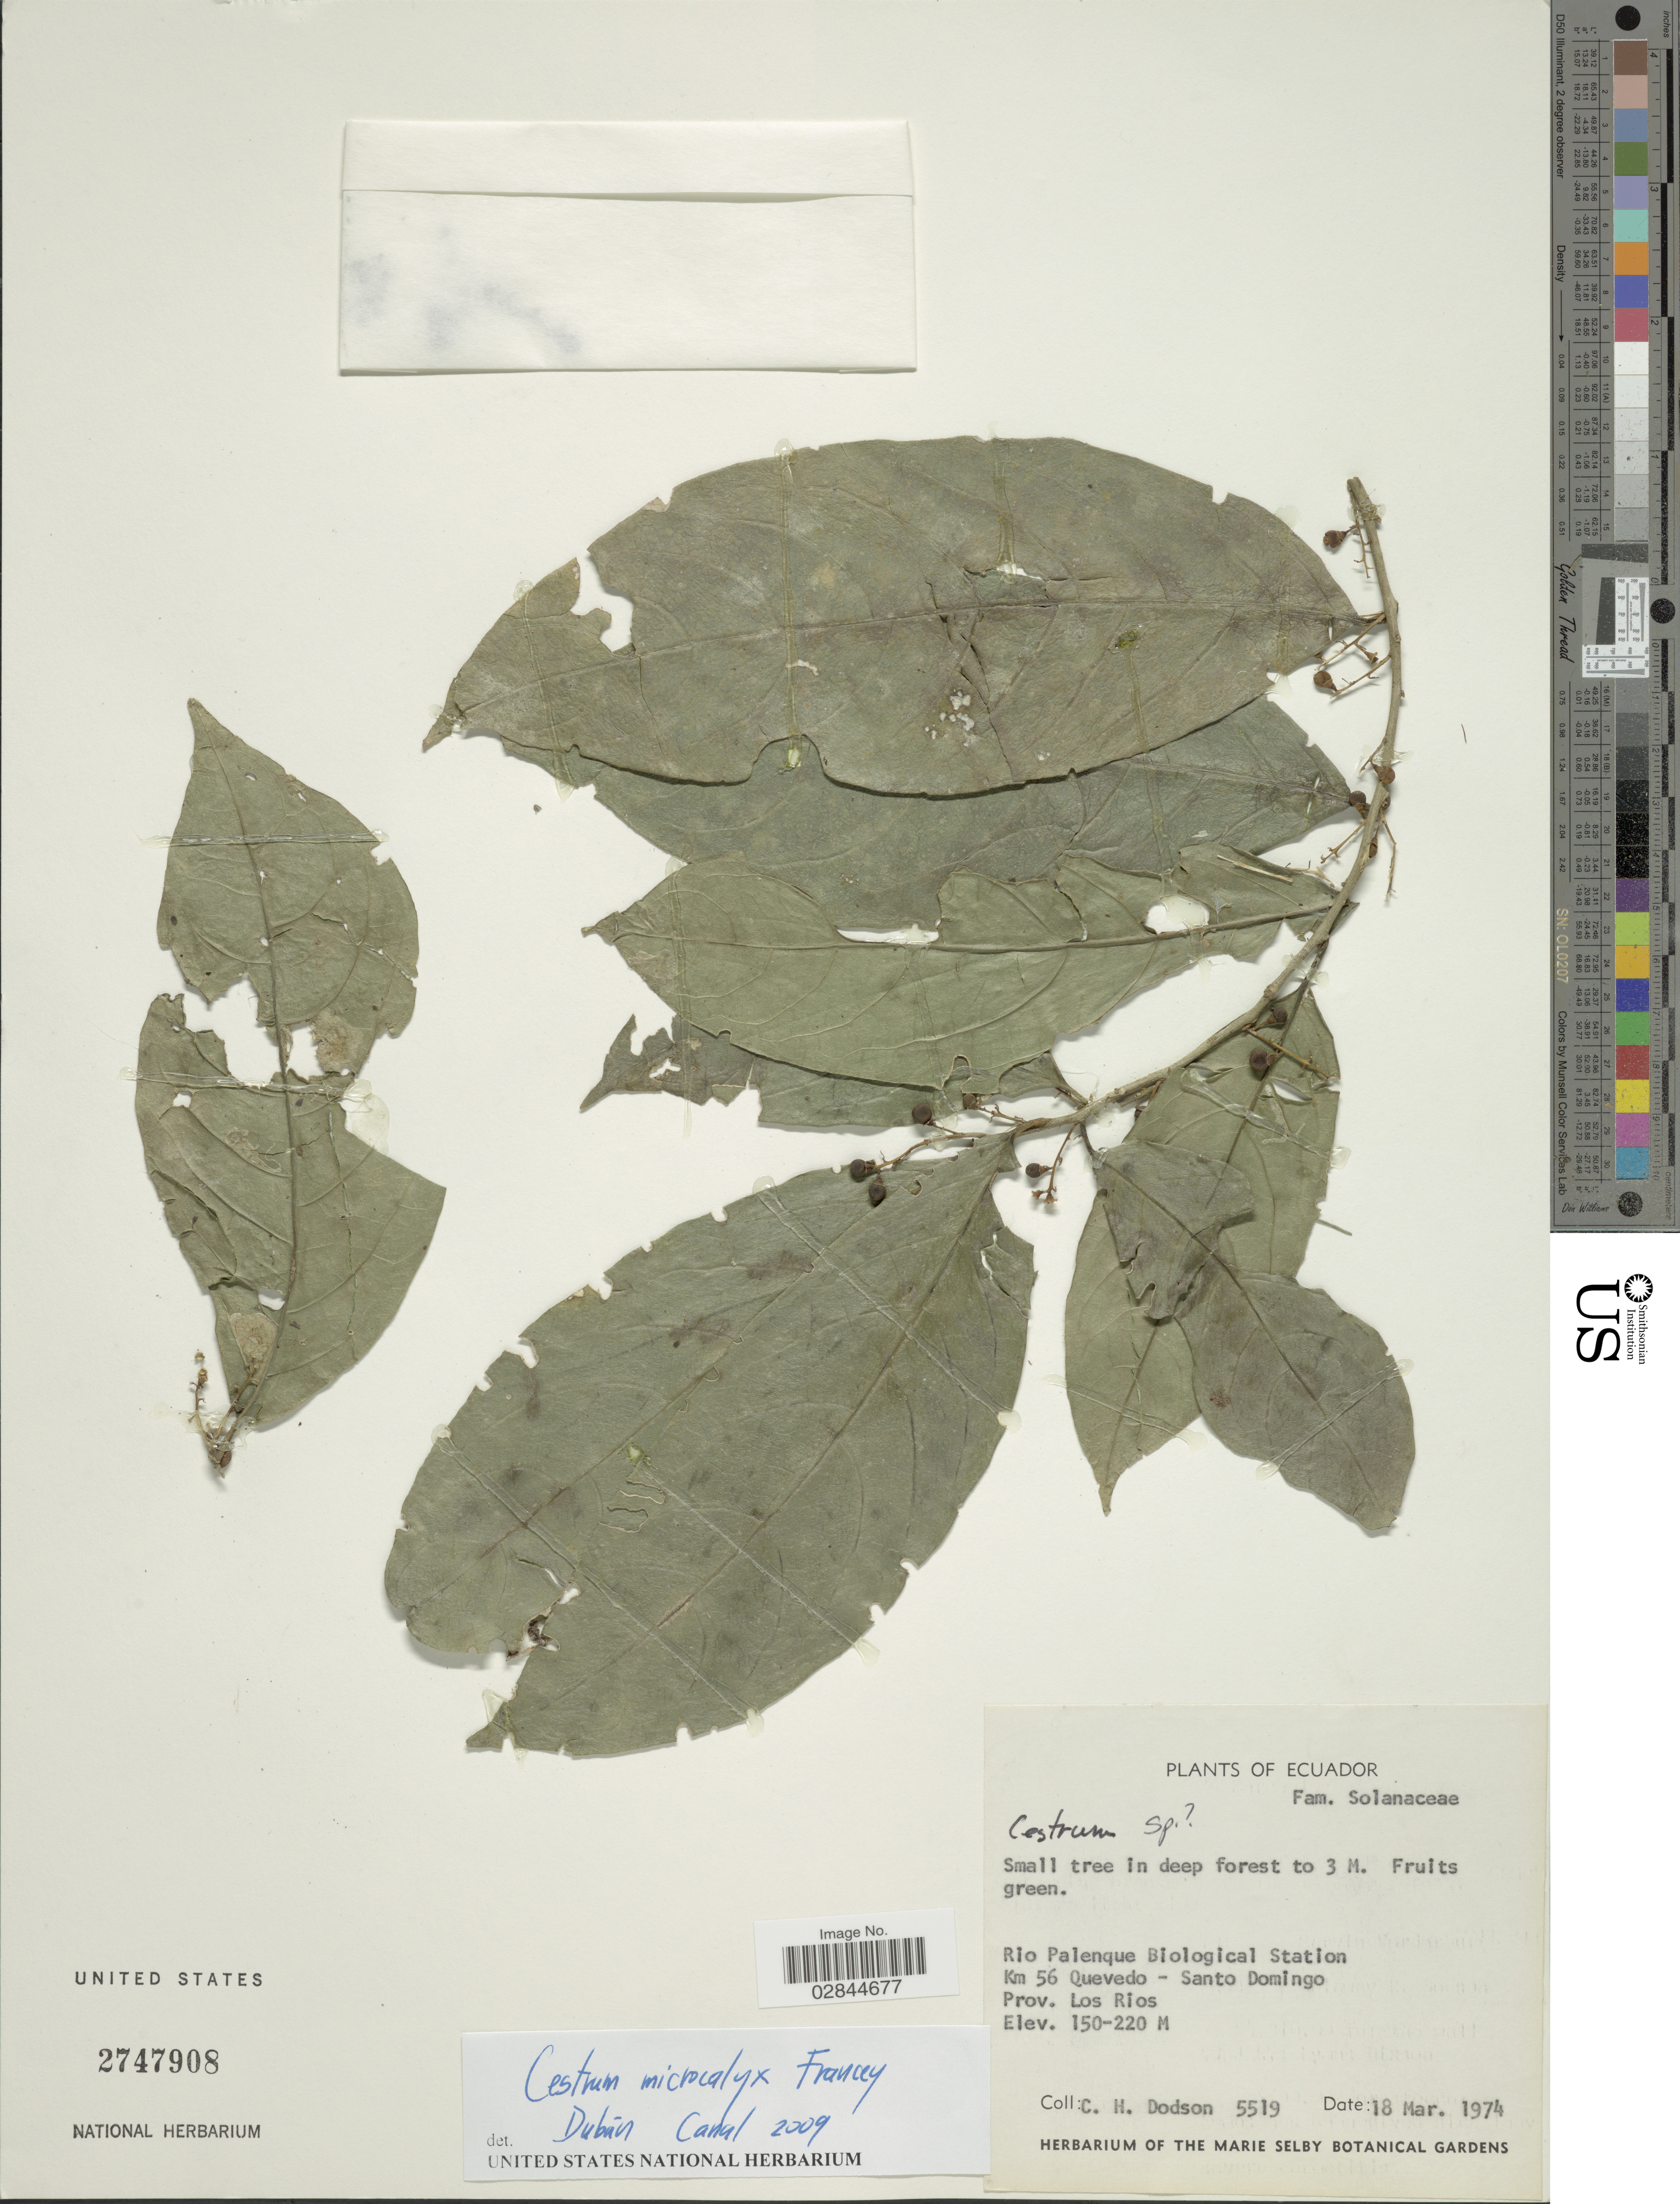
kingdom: Plantae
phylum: Tracheophyta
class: Magnoliopsida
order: Solanales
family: Solanaceae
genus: Cestrum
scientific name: Cestrum microcalyx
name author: Francey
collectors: C. H. Dodson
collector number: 5519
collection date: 1974-03-18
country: Ecuador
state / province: Los Ríos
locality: Rio Palenque Biological Station. Km 56 Quevedo - Santo Domingo.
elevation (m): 150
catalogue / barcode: US 2747908